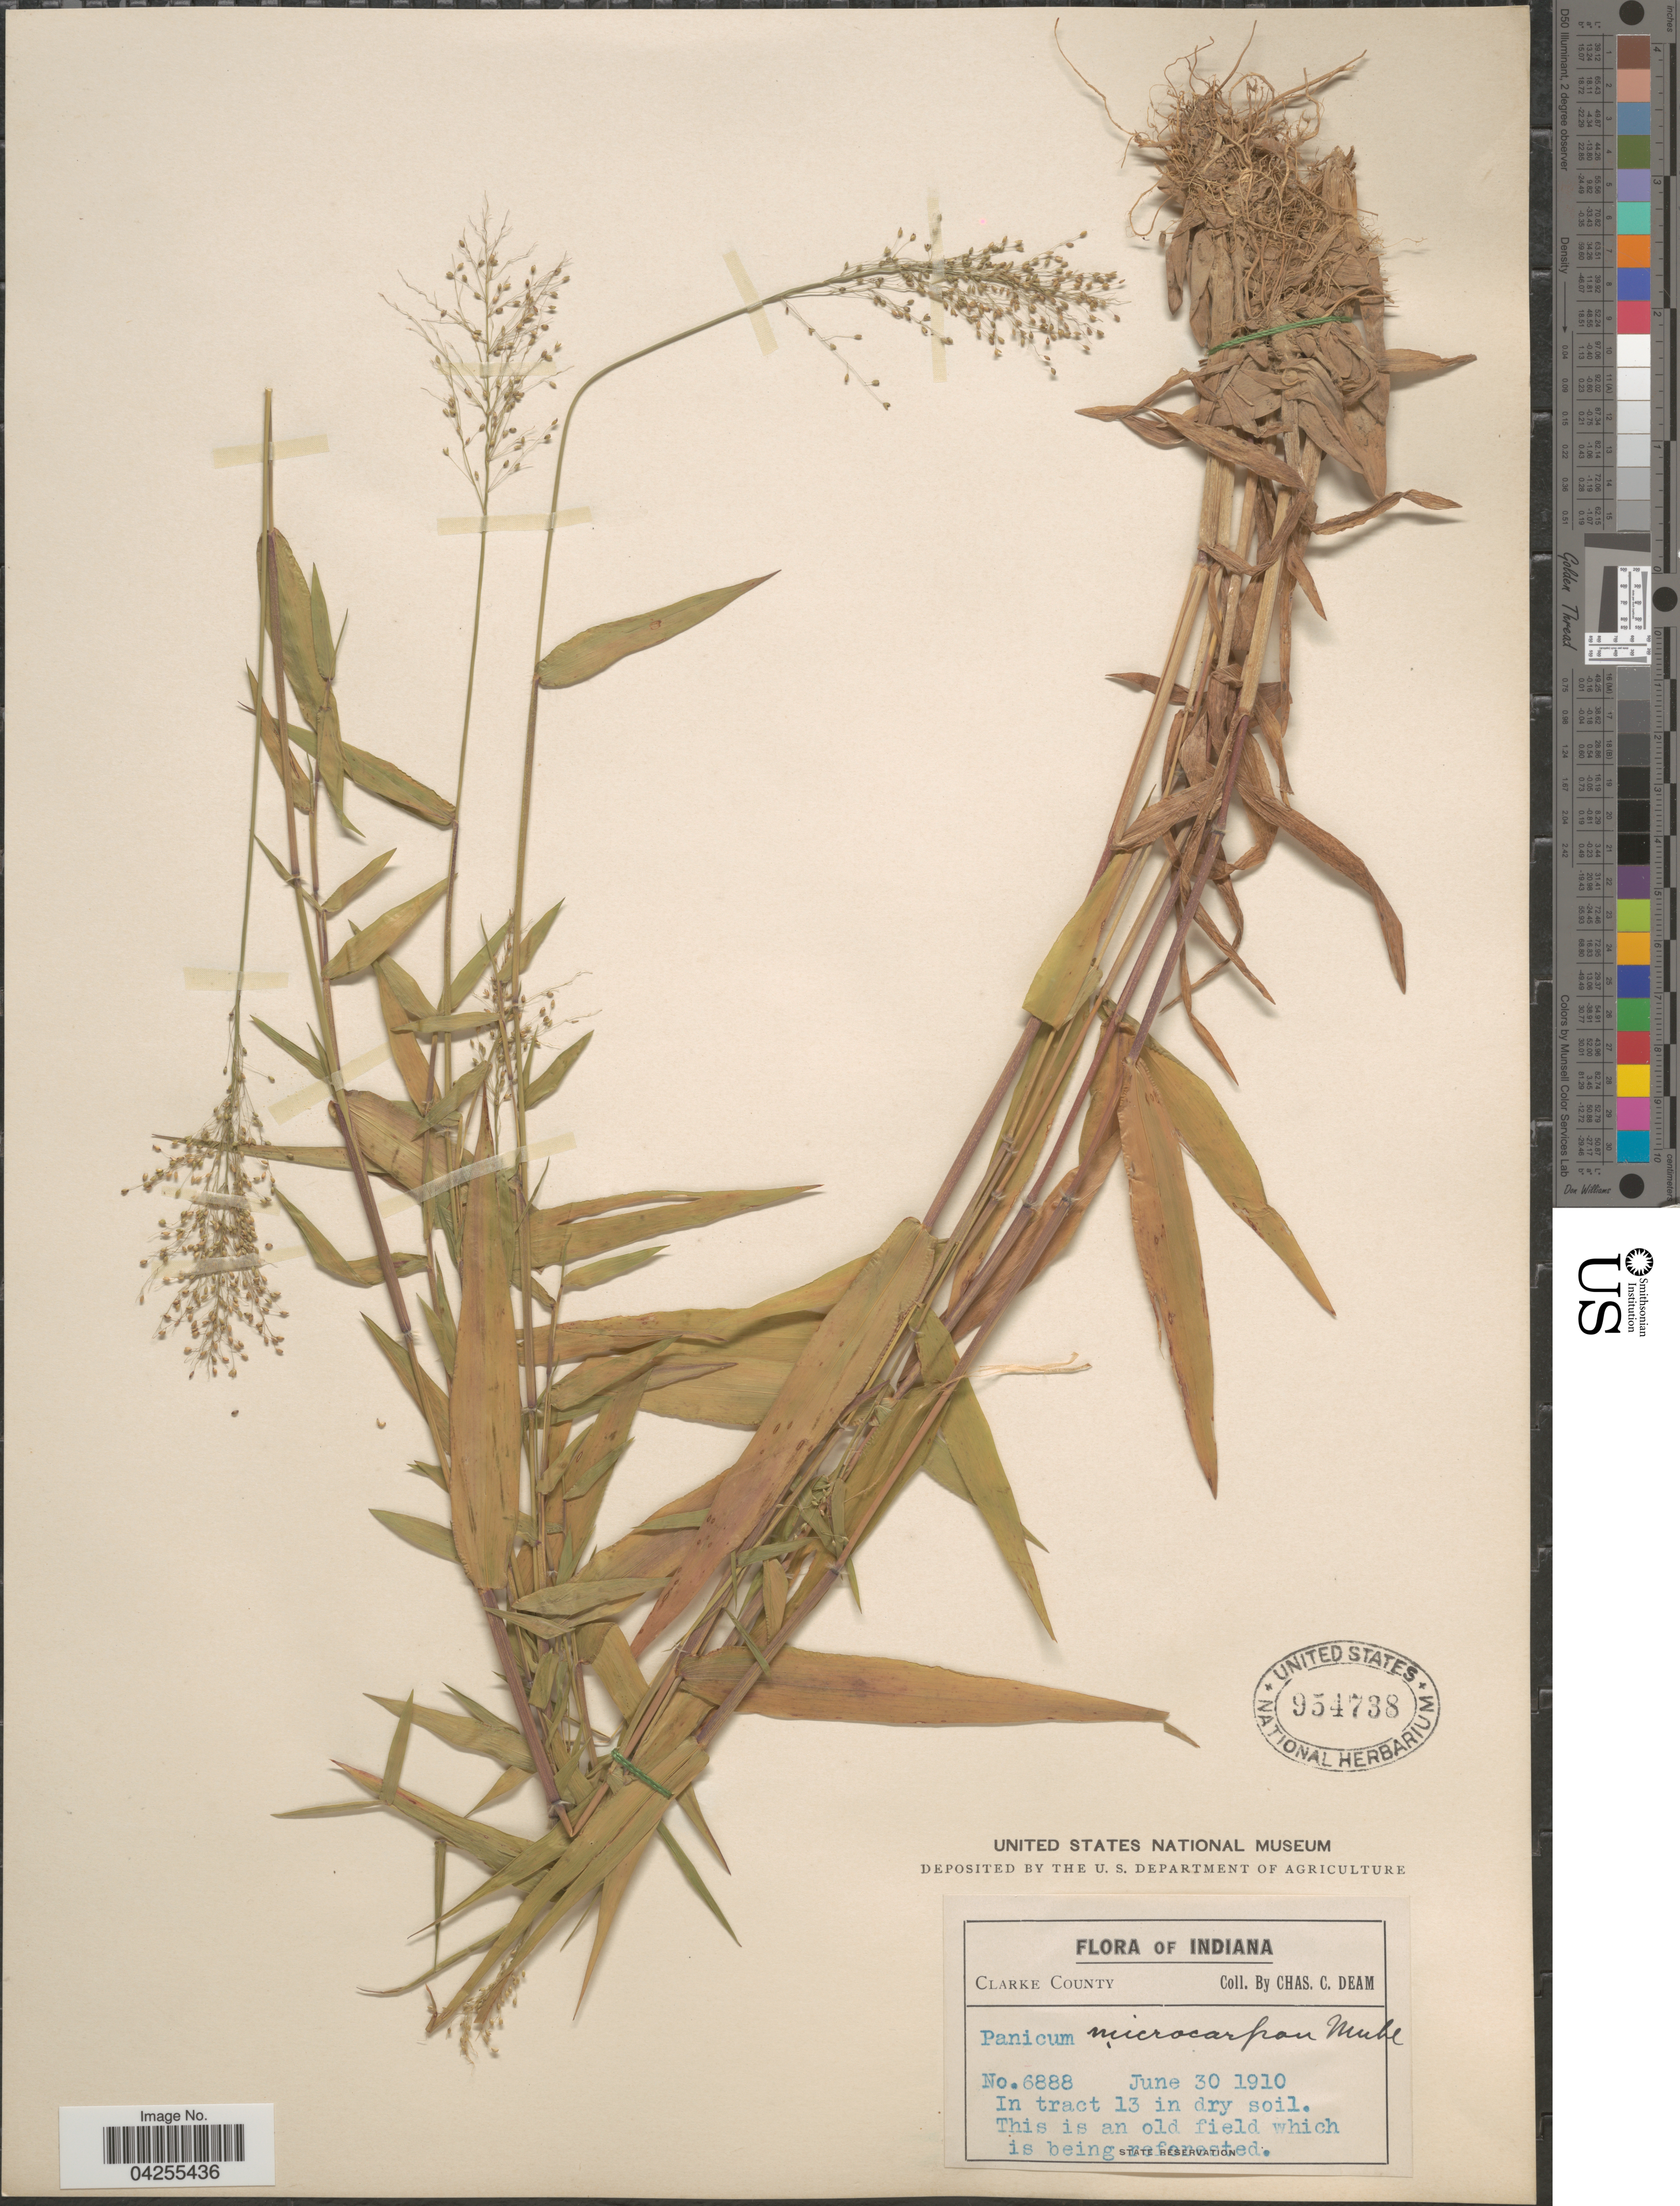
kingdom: Plantae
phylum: Tracheophyta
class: Liliopsida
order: Poales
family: Poaceae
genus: Dichanthelium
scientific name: Dichanthelium dichotomum var. dichotomum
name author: (L.) Gould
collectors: C. C. Deam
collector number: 6888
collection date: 1910-06-30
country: United States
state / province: Indiana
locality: Clarke County. In tract 13 in dry soil. State Reservation.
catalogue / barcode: US 954738